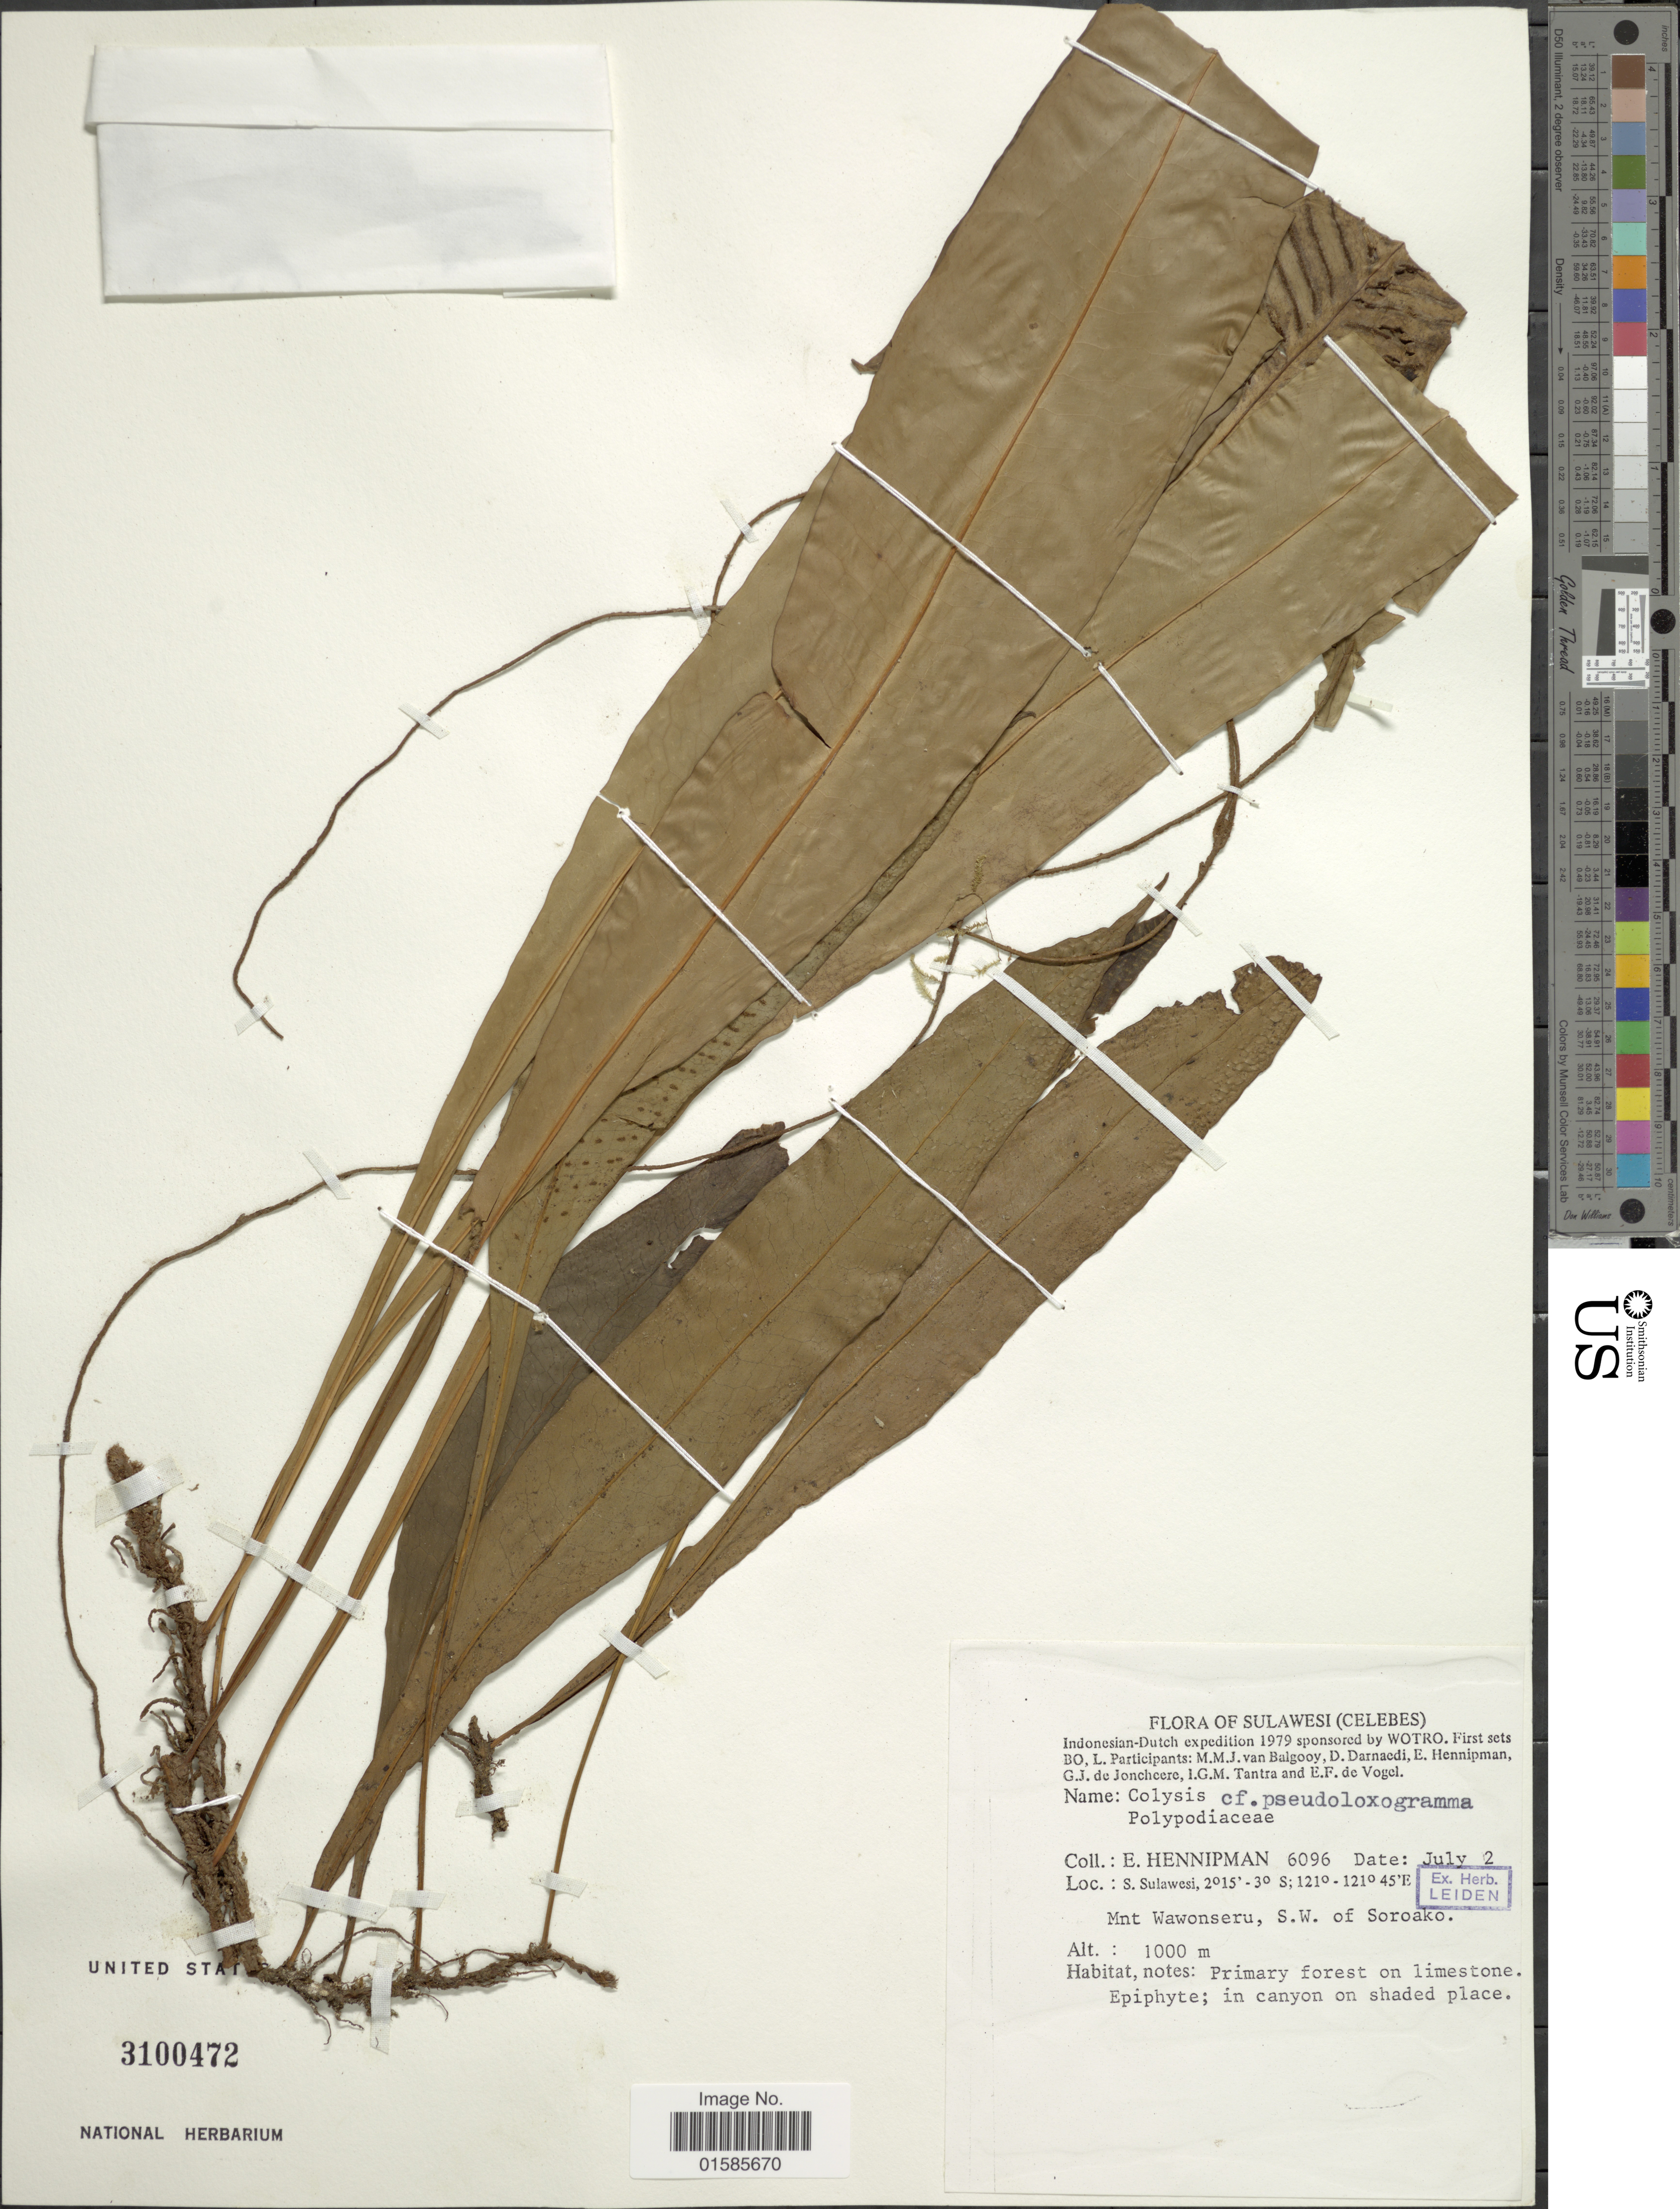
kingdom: Plantae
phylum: Tracheophyta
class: Polypodiopsida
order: Polypodiales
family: Polypodiaceae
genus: Leptochilus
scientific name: Leptochilus macrophyllus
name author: (Blume) Noot.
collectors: E. Hennipman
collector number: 6096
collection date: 1979-07-02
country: Indonesia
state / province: Sulawesi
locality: (Celebes) S. Sulawesi, Mnt Wawonseru, S.W. of Soroako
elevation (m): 1000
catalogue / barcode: US 3100472